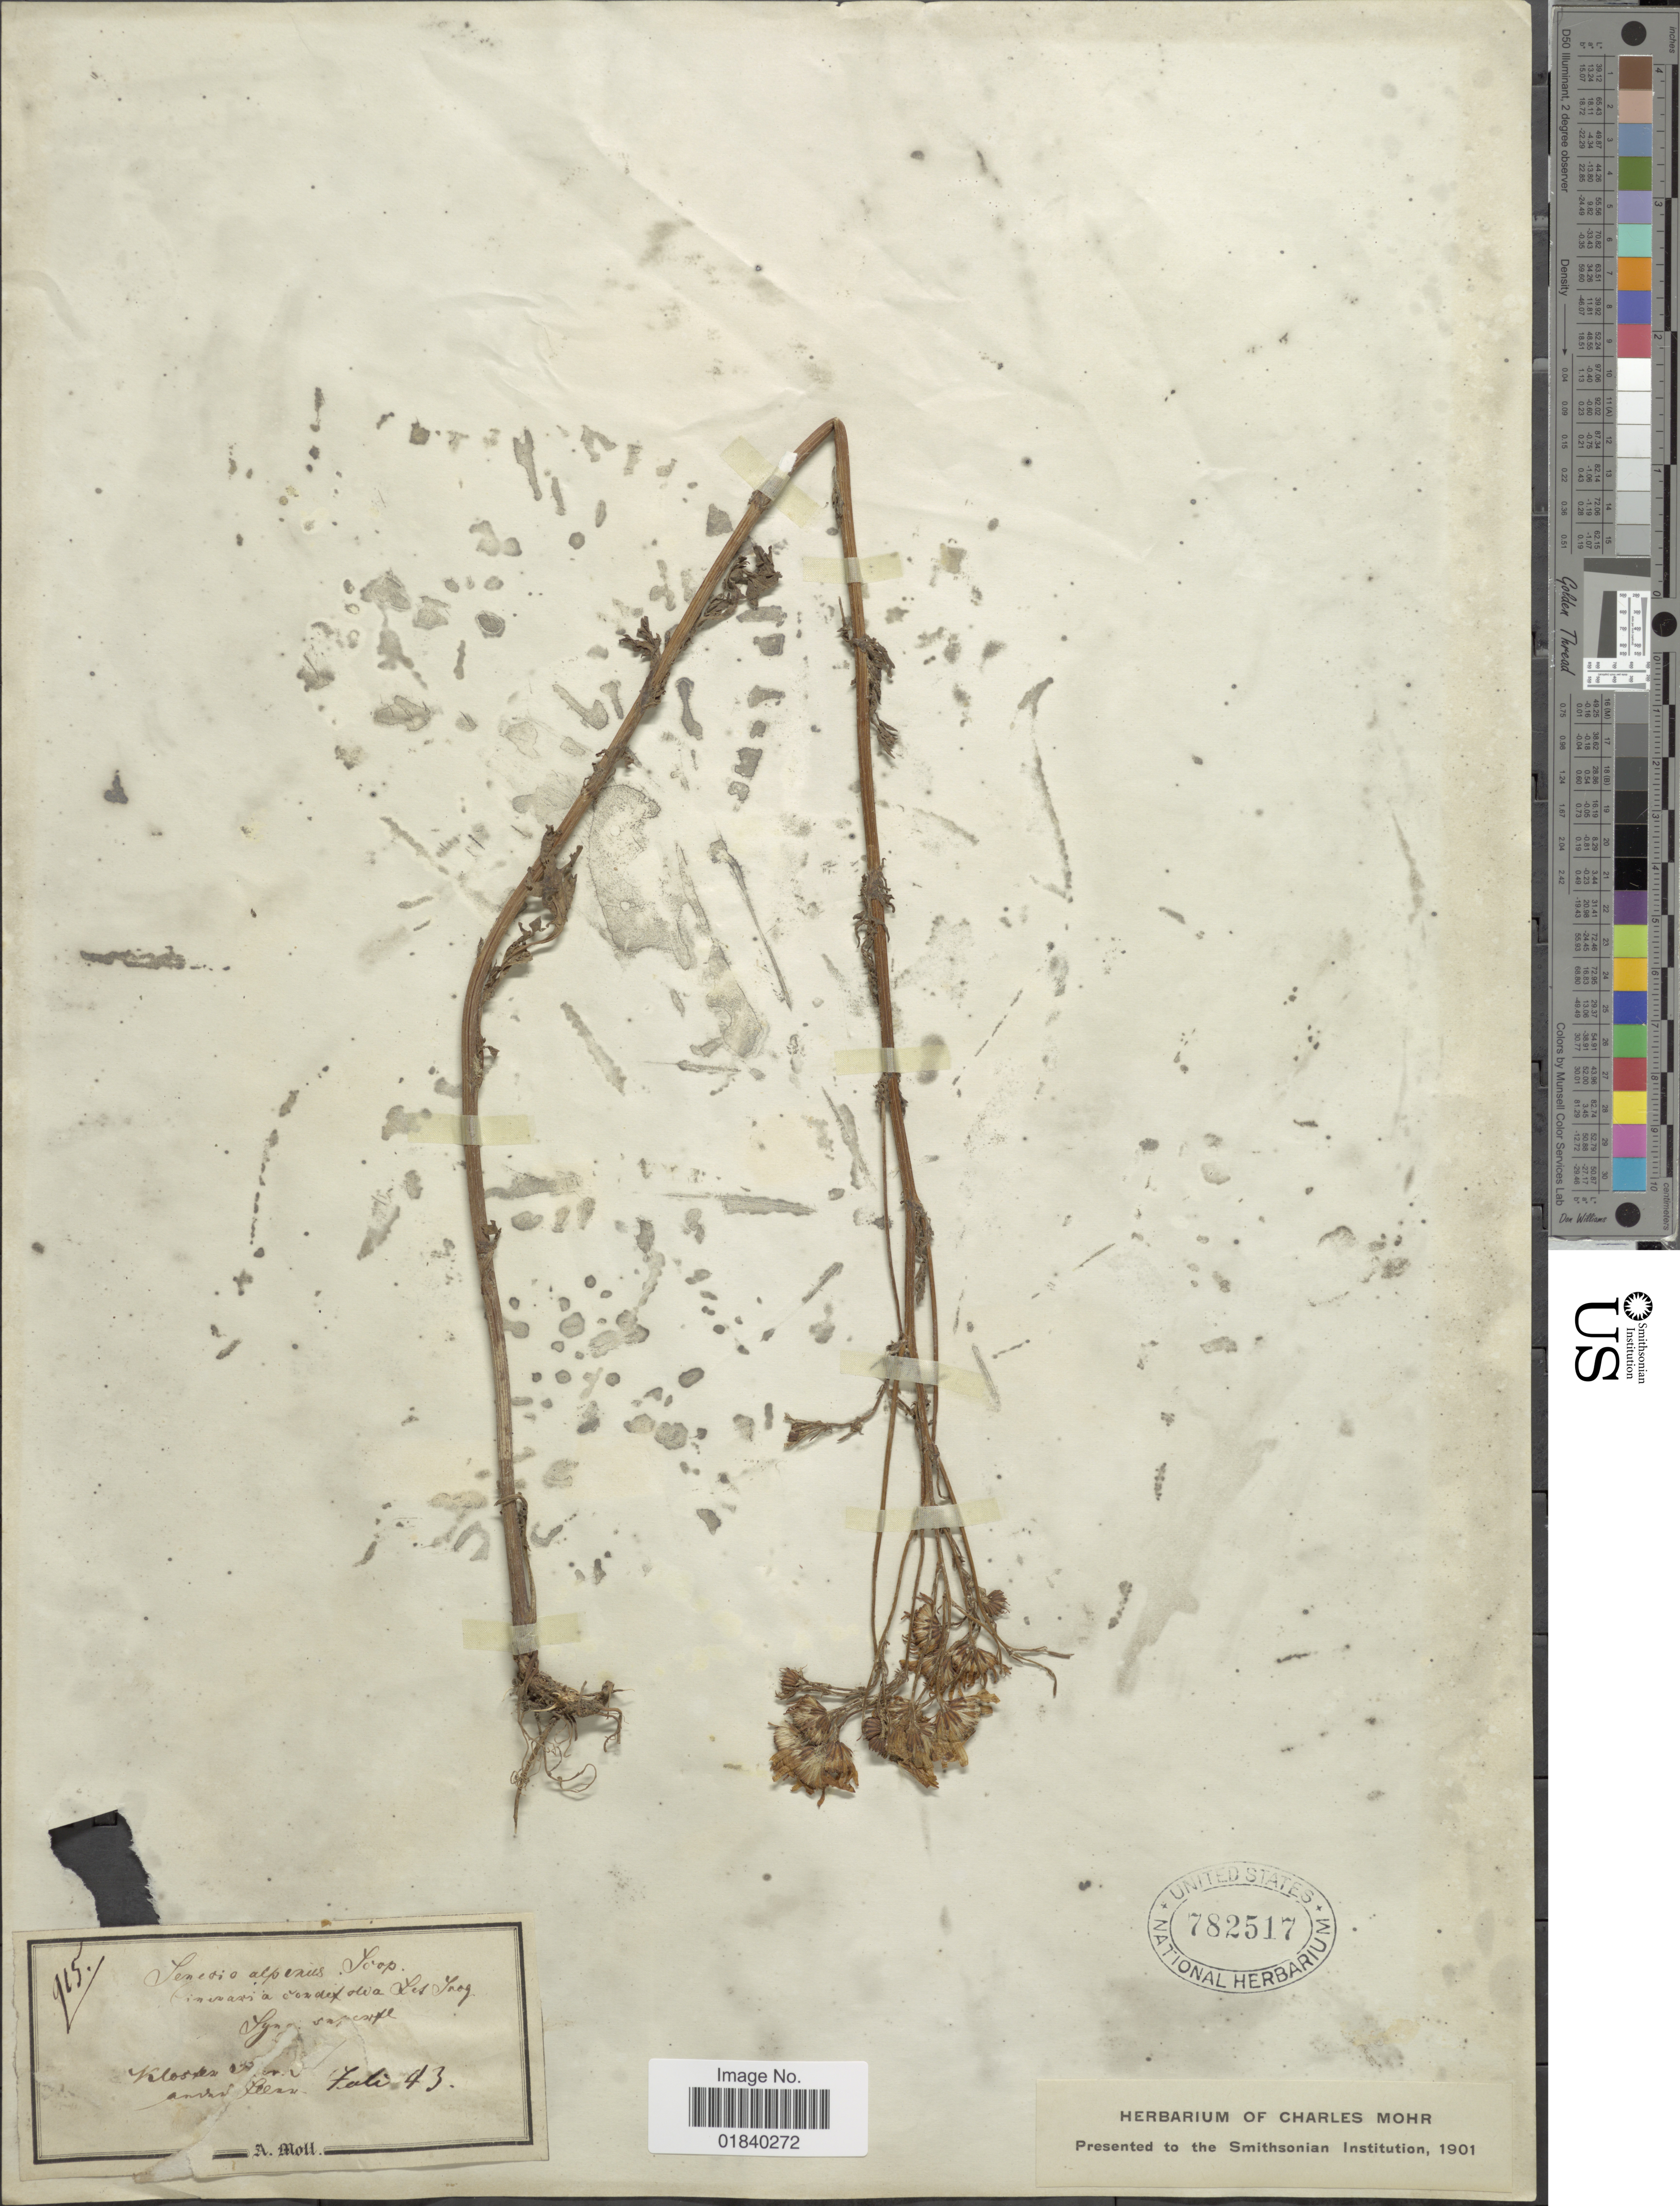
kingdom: Plantae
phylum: Tracheophyta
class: Magnoliopsida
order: Asterales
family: Asteraceae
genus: Jacobaea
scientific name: Jacobaea alpina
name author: (L.) Moench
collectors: A. Mott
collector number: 915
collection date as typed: Transcribed d/m/y: /7/43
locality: Klooser, Ander [illegible text].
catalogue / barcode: US 782517